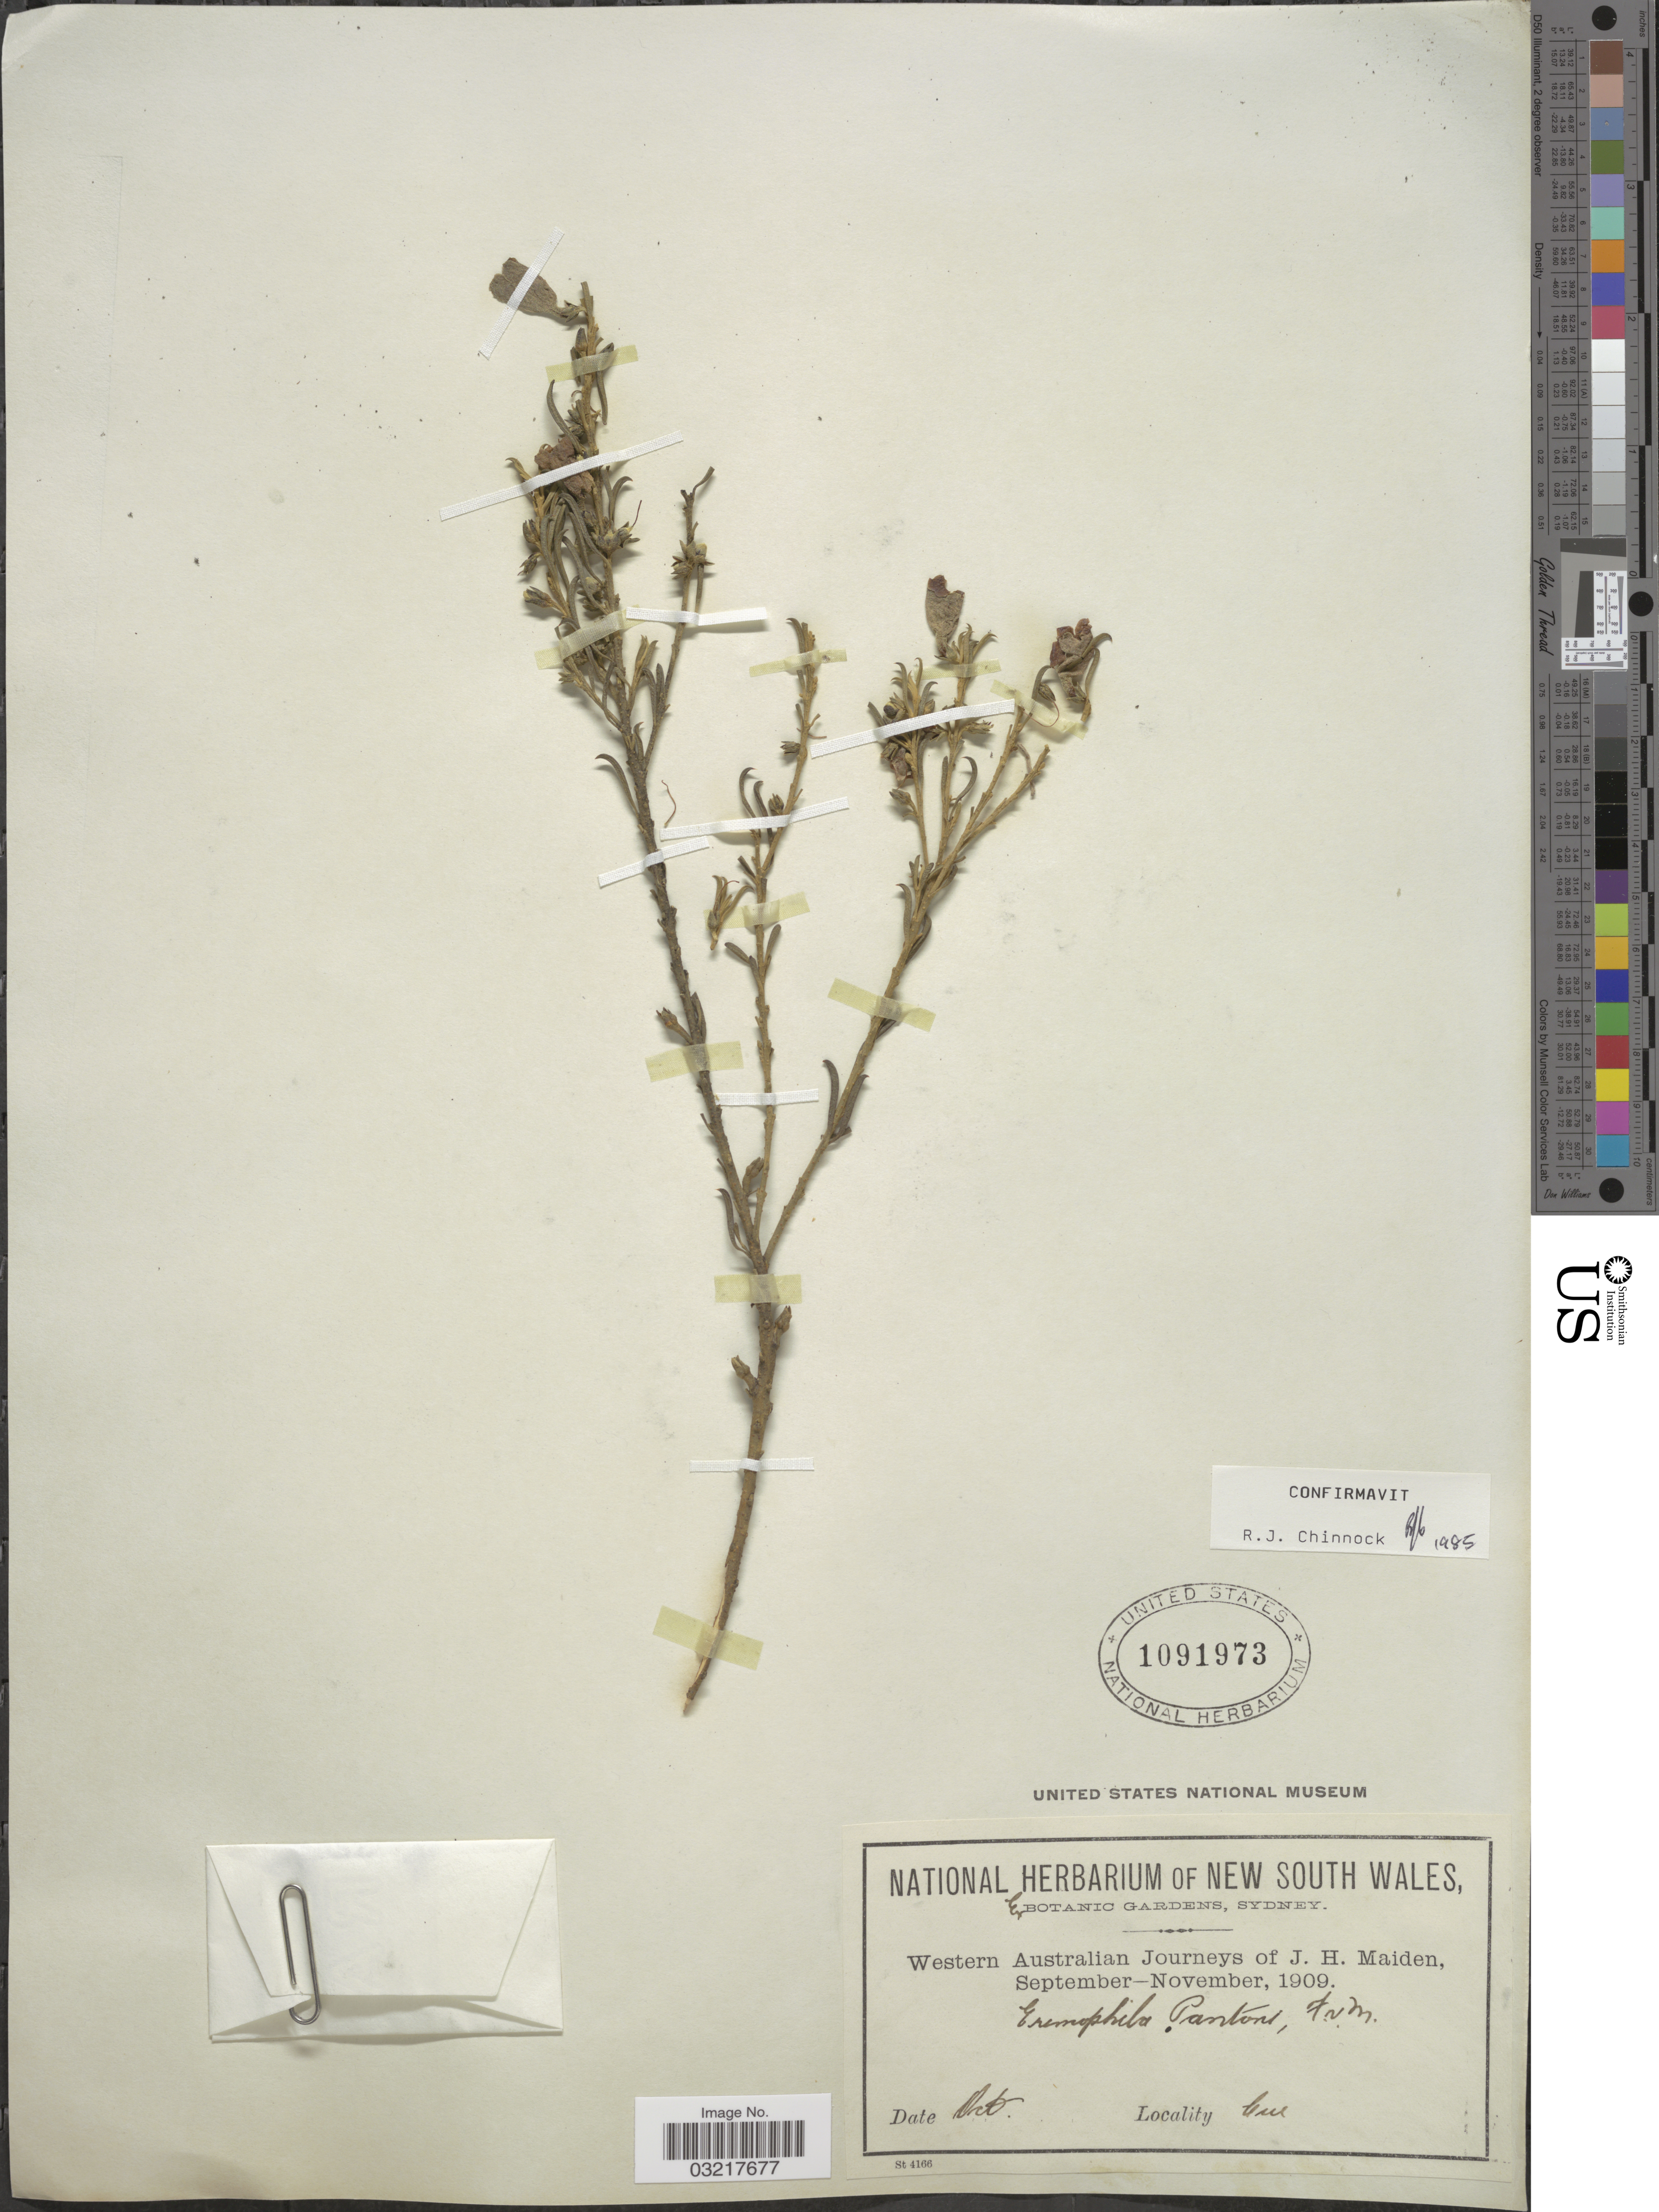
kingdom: Plantae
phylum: Tracheophyta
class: Magnoliopsida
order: Lamiales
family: Scrophulariaceae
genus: Eremophila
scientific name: Eremophila pantoni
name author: F. Muell.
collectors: J. Maiden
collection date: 1909-10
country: Australia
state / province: Western Australia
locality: Cue.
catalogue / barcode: US 1091973